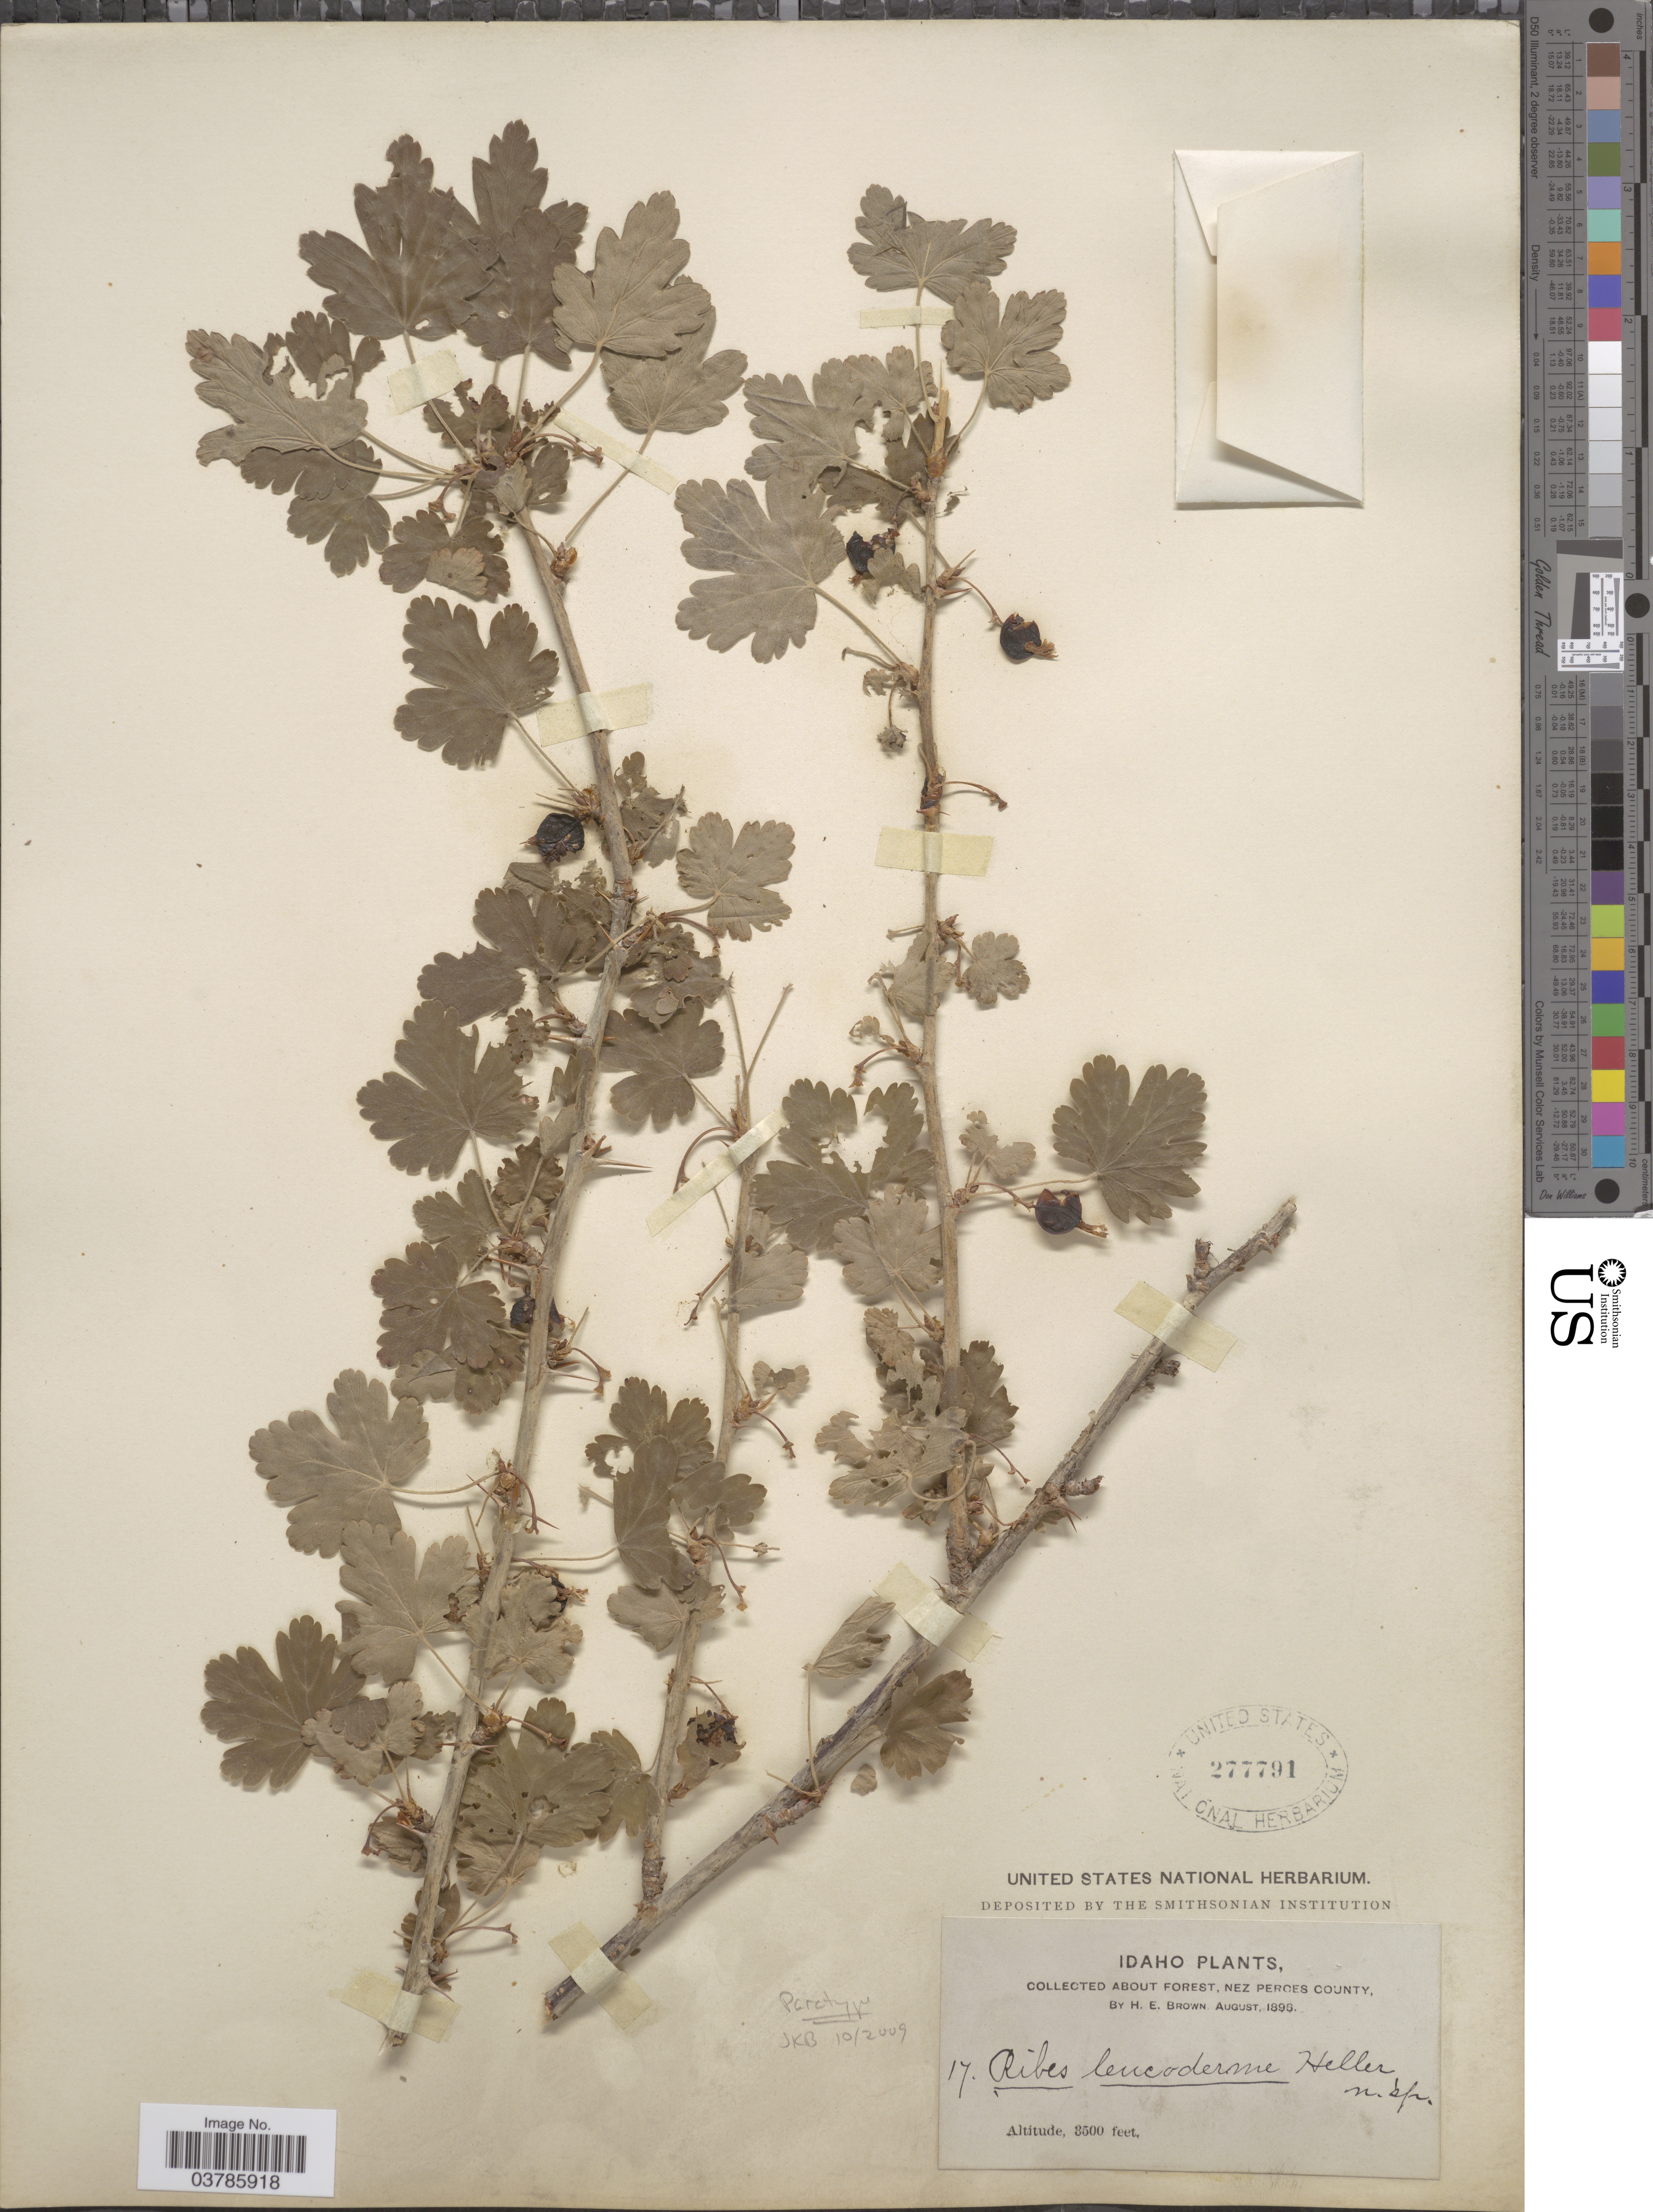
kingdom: Plantae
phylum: Tracheophyta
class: Magnoliopsida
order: Saxifragales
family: Grossulariaceae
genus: Ribes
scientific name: Ribes oxyacanthoides var. irriguum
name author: (Douglas) Jancz.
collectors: H. E. Brown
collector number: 17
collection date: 1896-08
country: United States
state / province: Idaho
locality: About Forest, Nez Perces County.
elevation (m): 1067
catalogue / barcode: US 277791